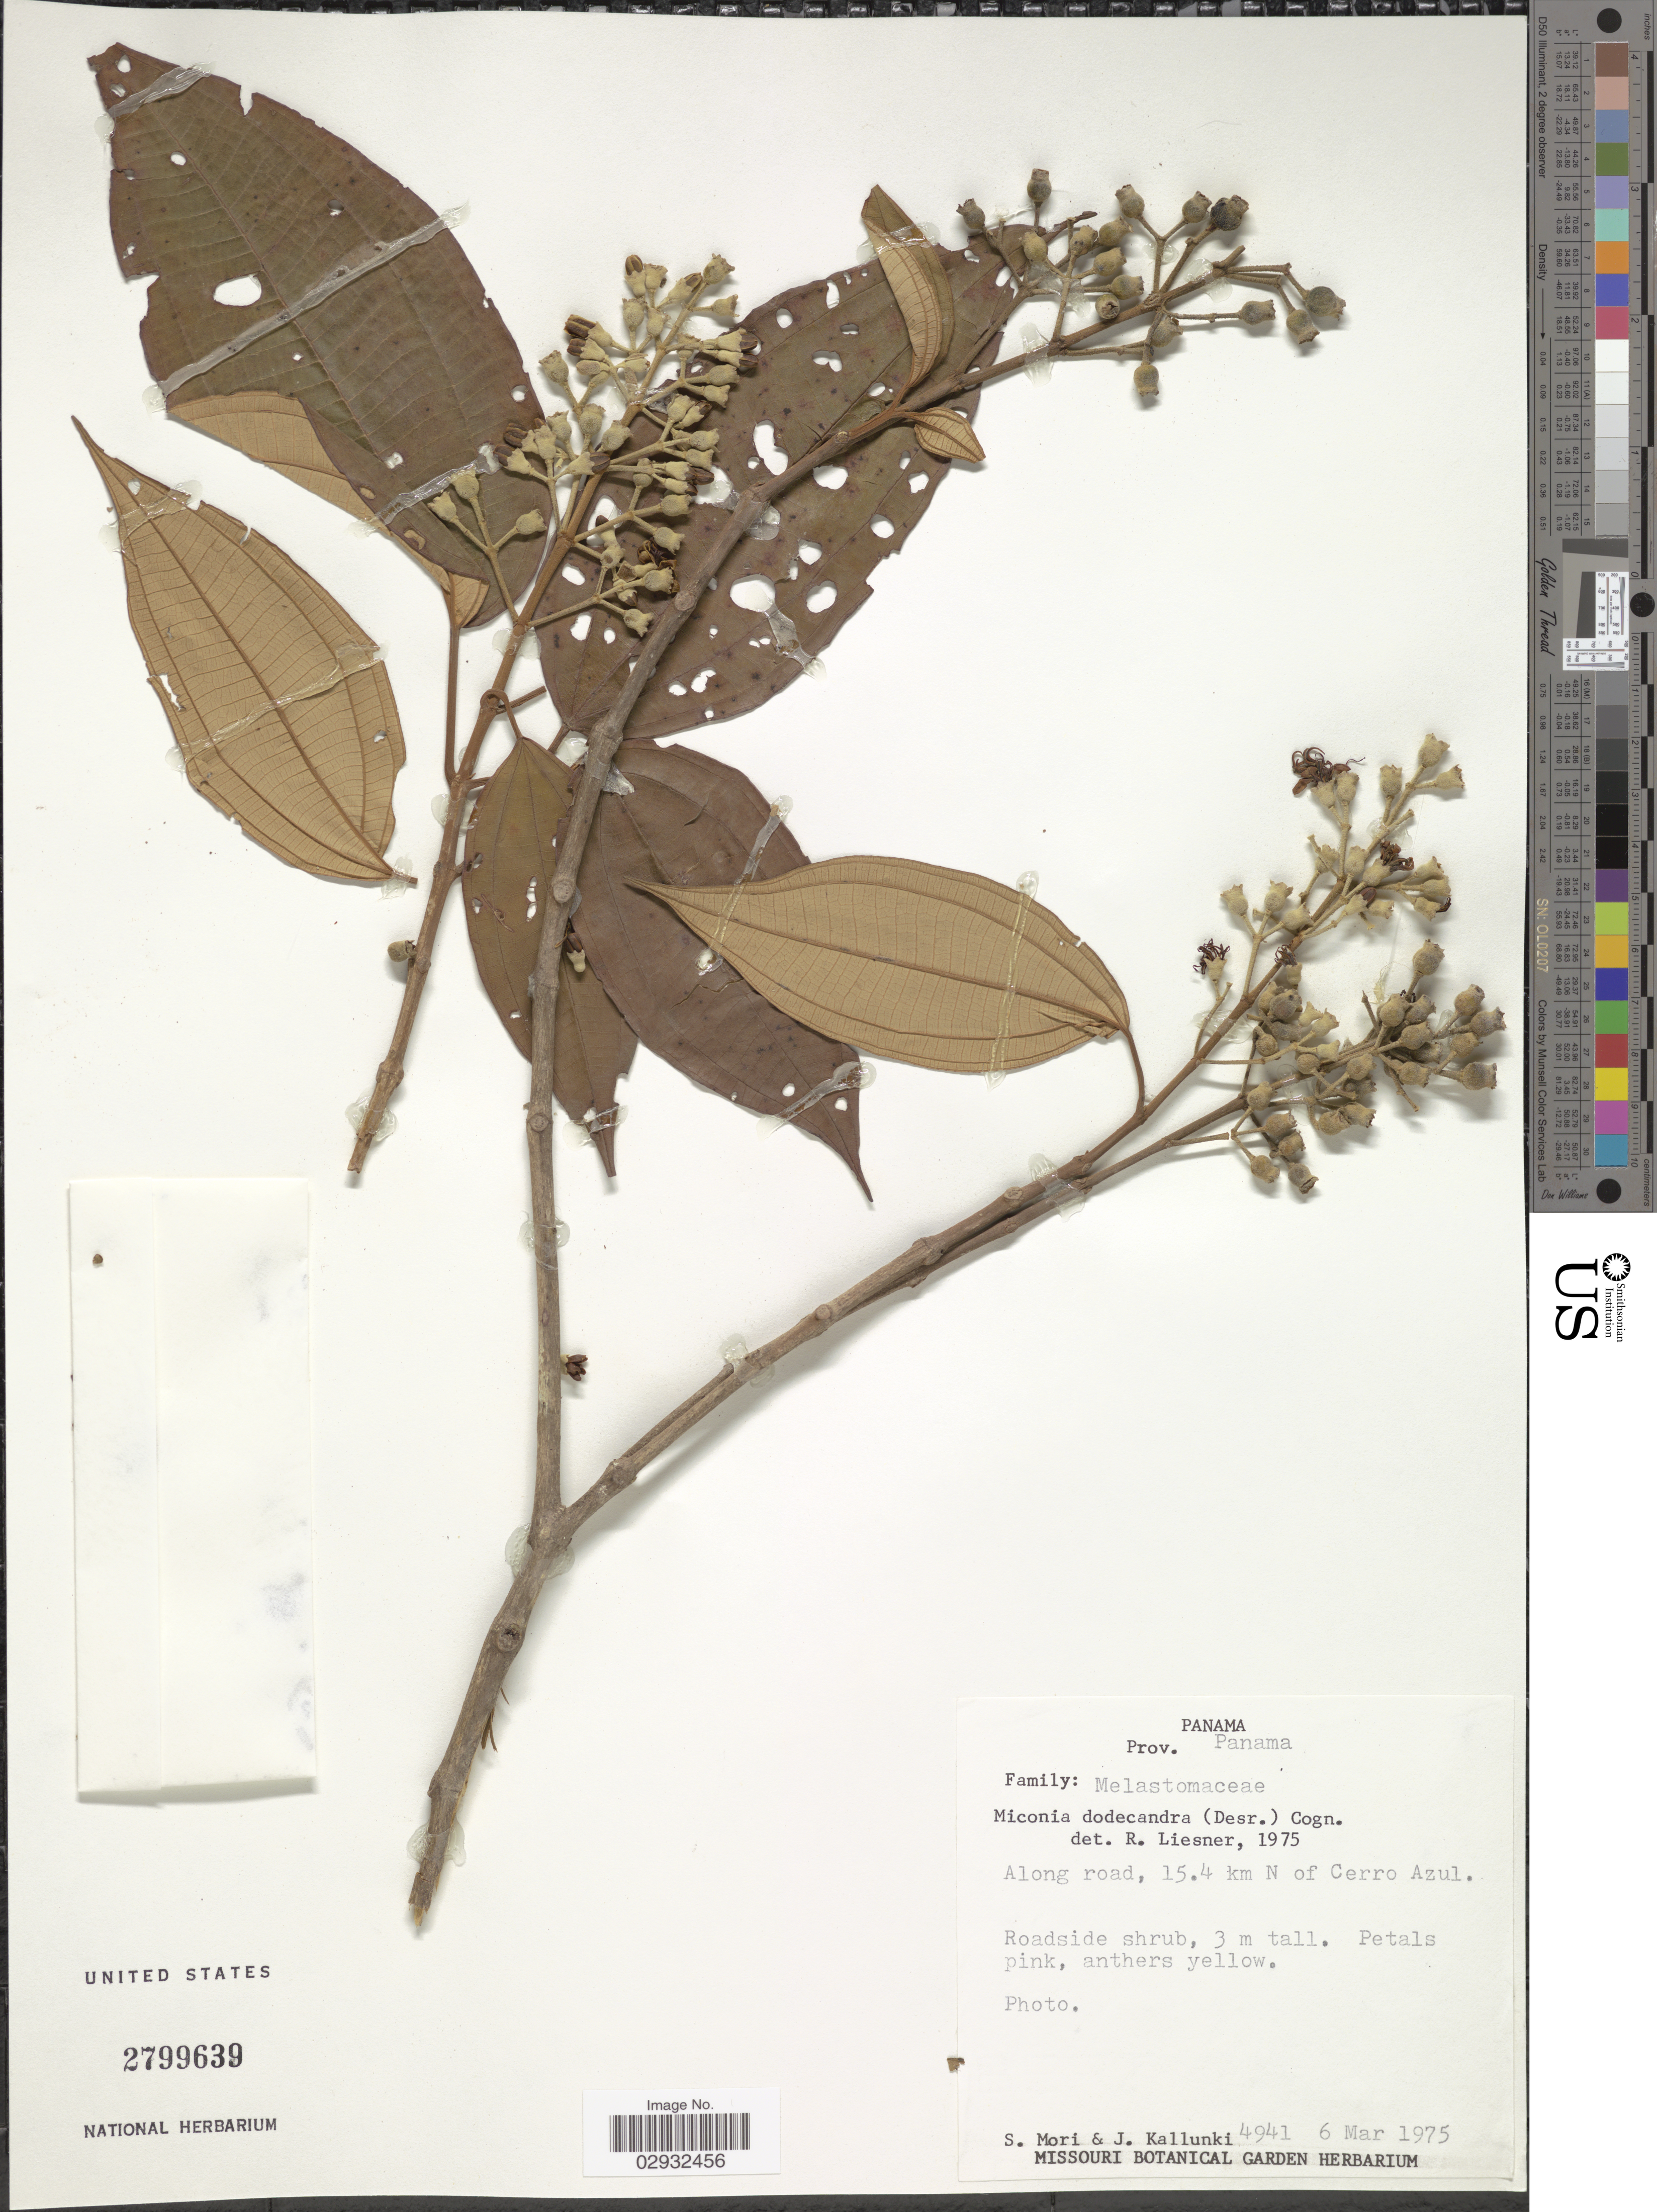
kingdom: Plantae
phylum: Tracheophyta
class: Magnoliopsida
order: Myrtales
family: Melastomataceae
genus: Miconia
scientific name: Miconia dodecandra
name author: Cogn.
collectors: S. Mori & J. Kallunki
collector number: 4941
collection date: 1975-03-06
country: Panama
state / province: Panamá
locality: Along road, 15.4 km N of Cerro Azul.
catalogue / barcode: US 2799639